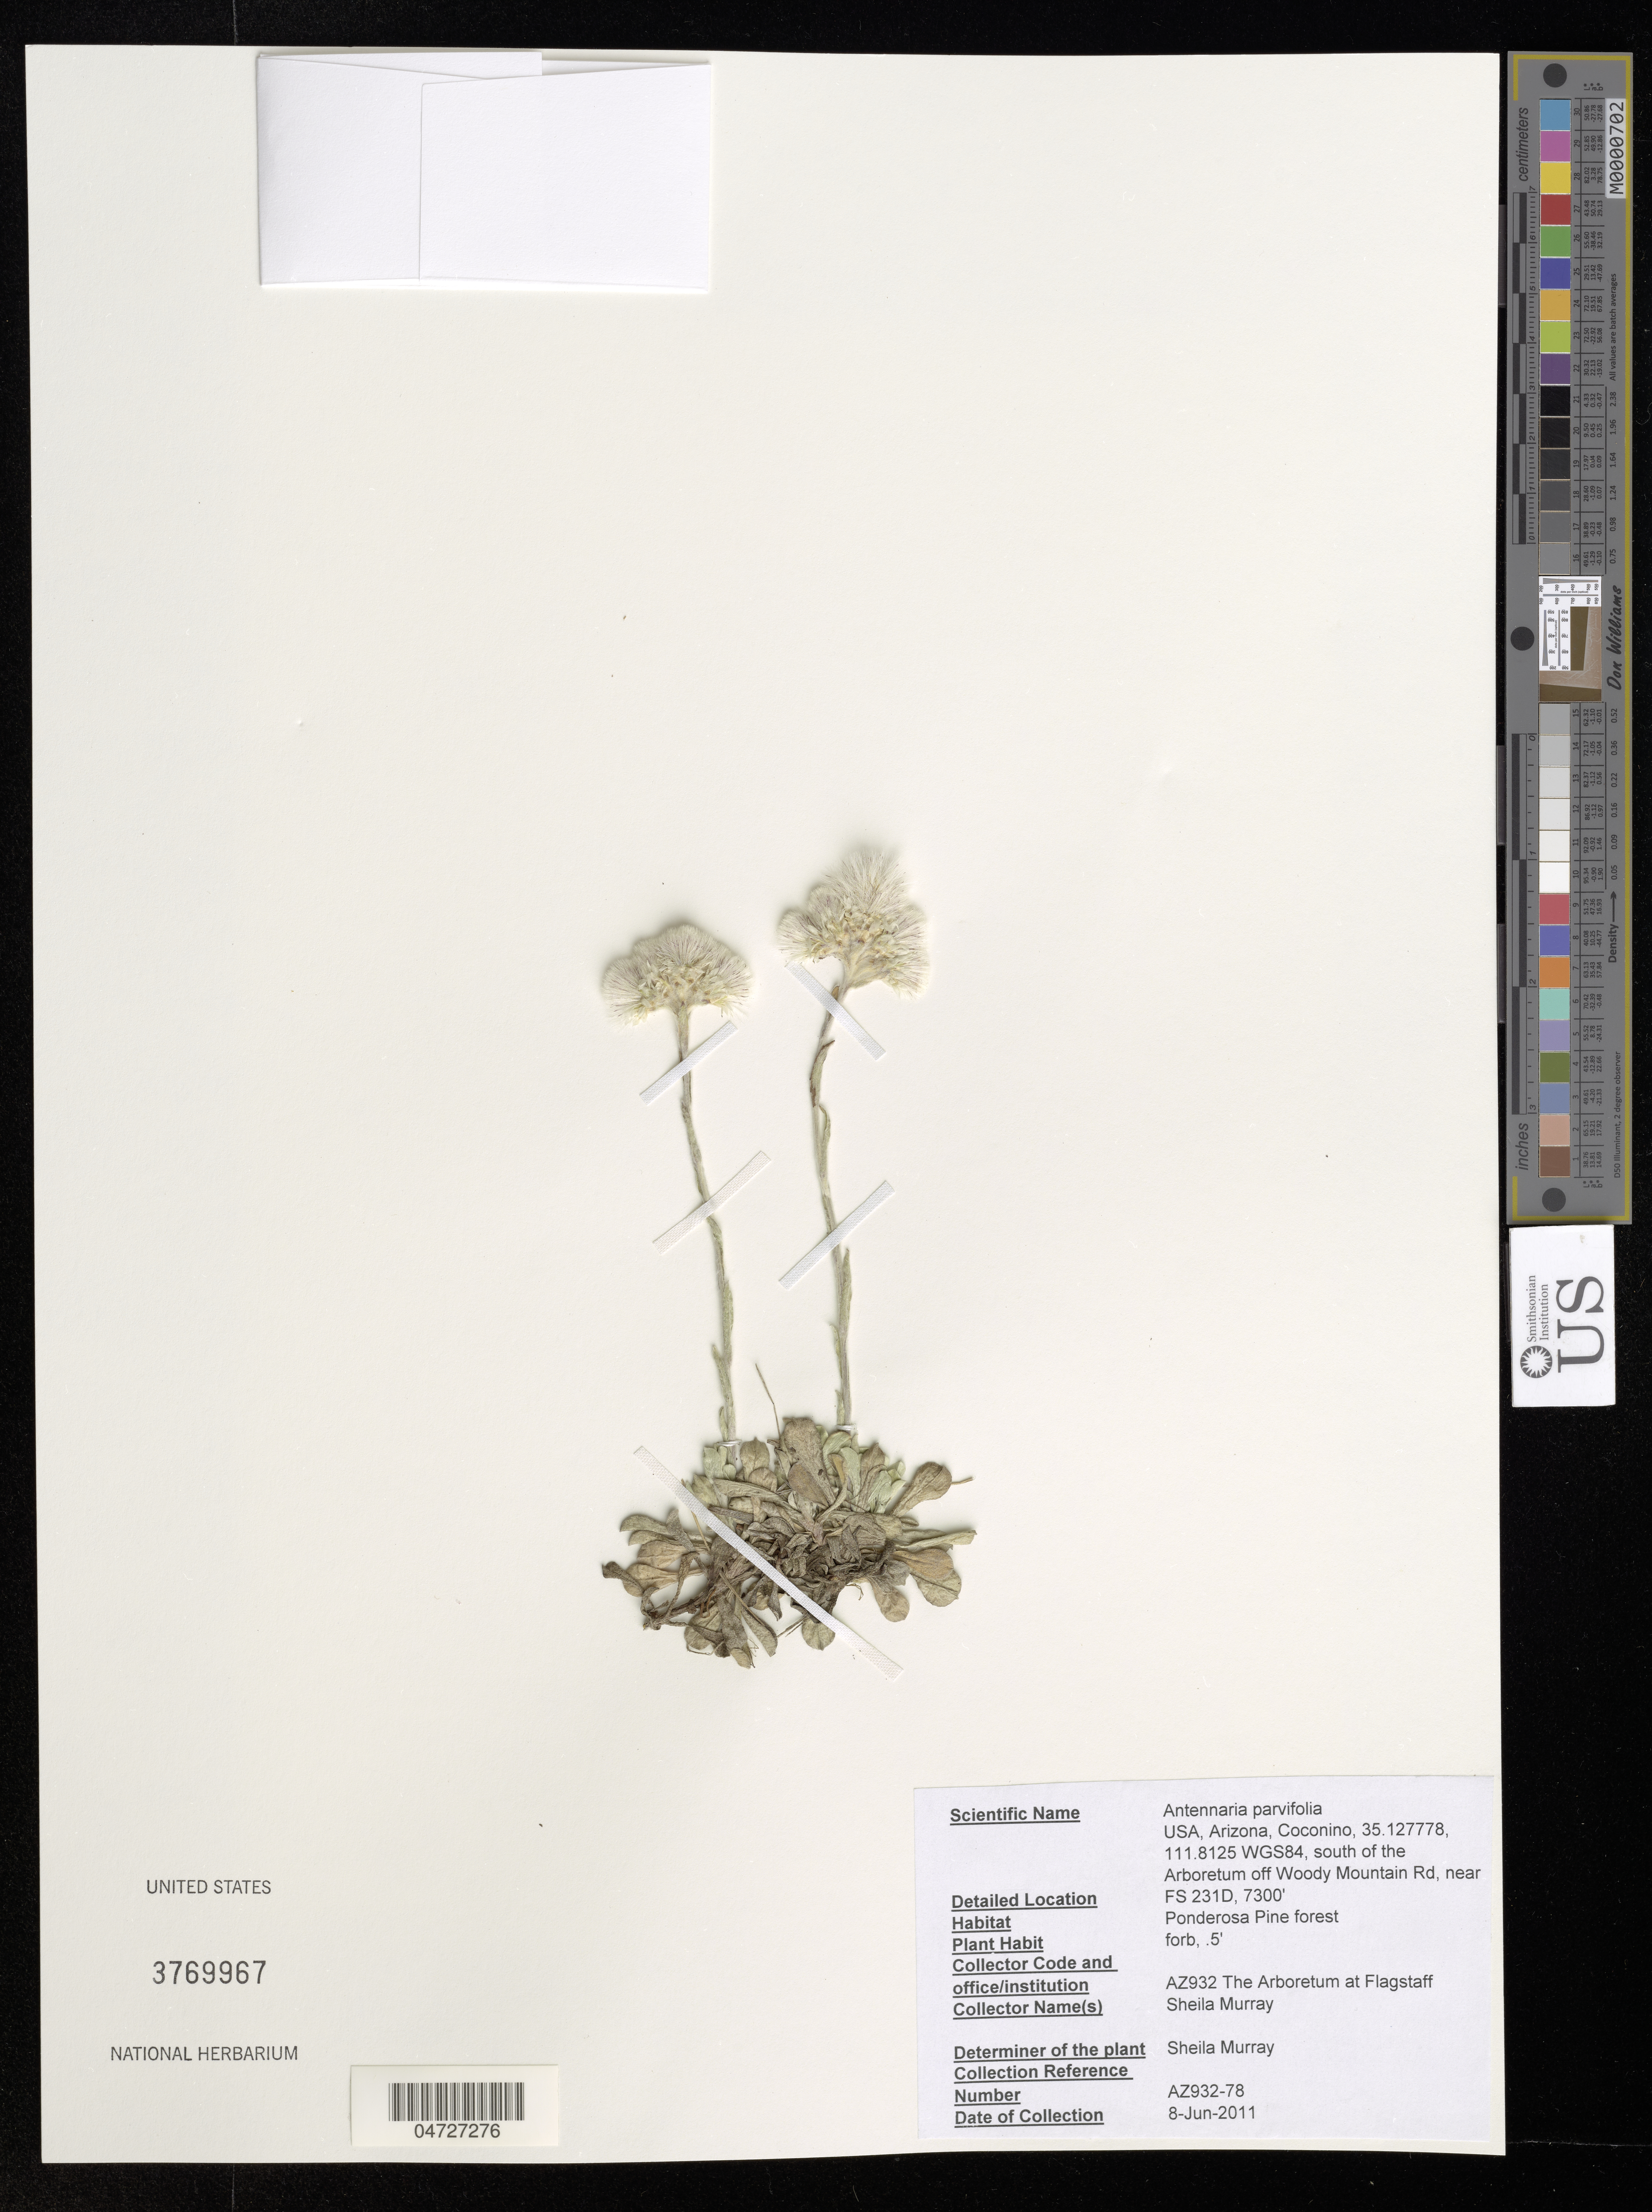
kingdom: Plantae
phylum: Tracheophyta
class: Magnoliopsida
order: Asterales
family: Asteraceae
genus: Antennaria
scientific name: Antennaria parvifolia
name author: Nutt.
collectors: S. Murray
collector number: AZ932-78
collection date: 2011-06-08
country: United States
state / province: Arizona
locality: Coconino. South of the Arboretum off Woody Mountain Rd, near FS 231D.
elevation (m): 2225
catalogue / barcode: US 3769967